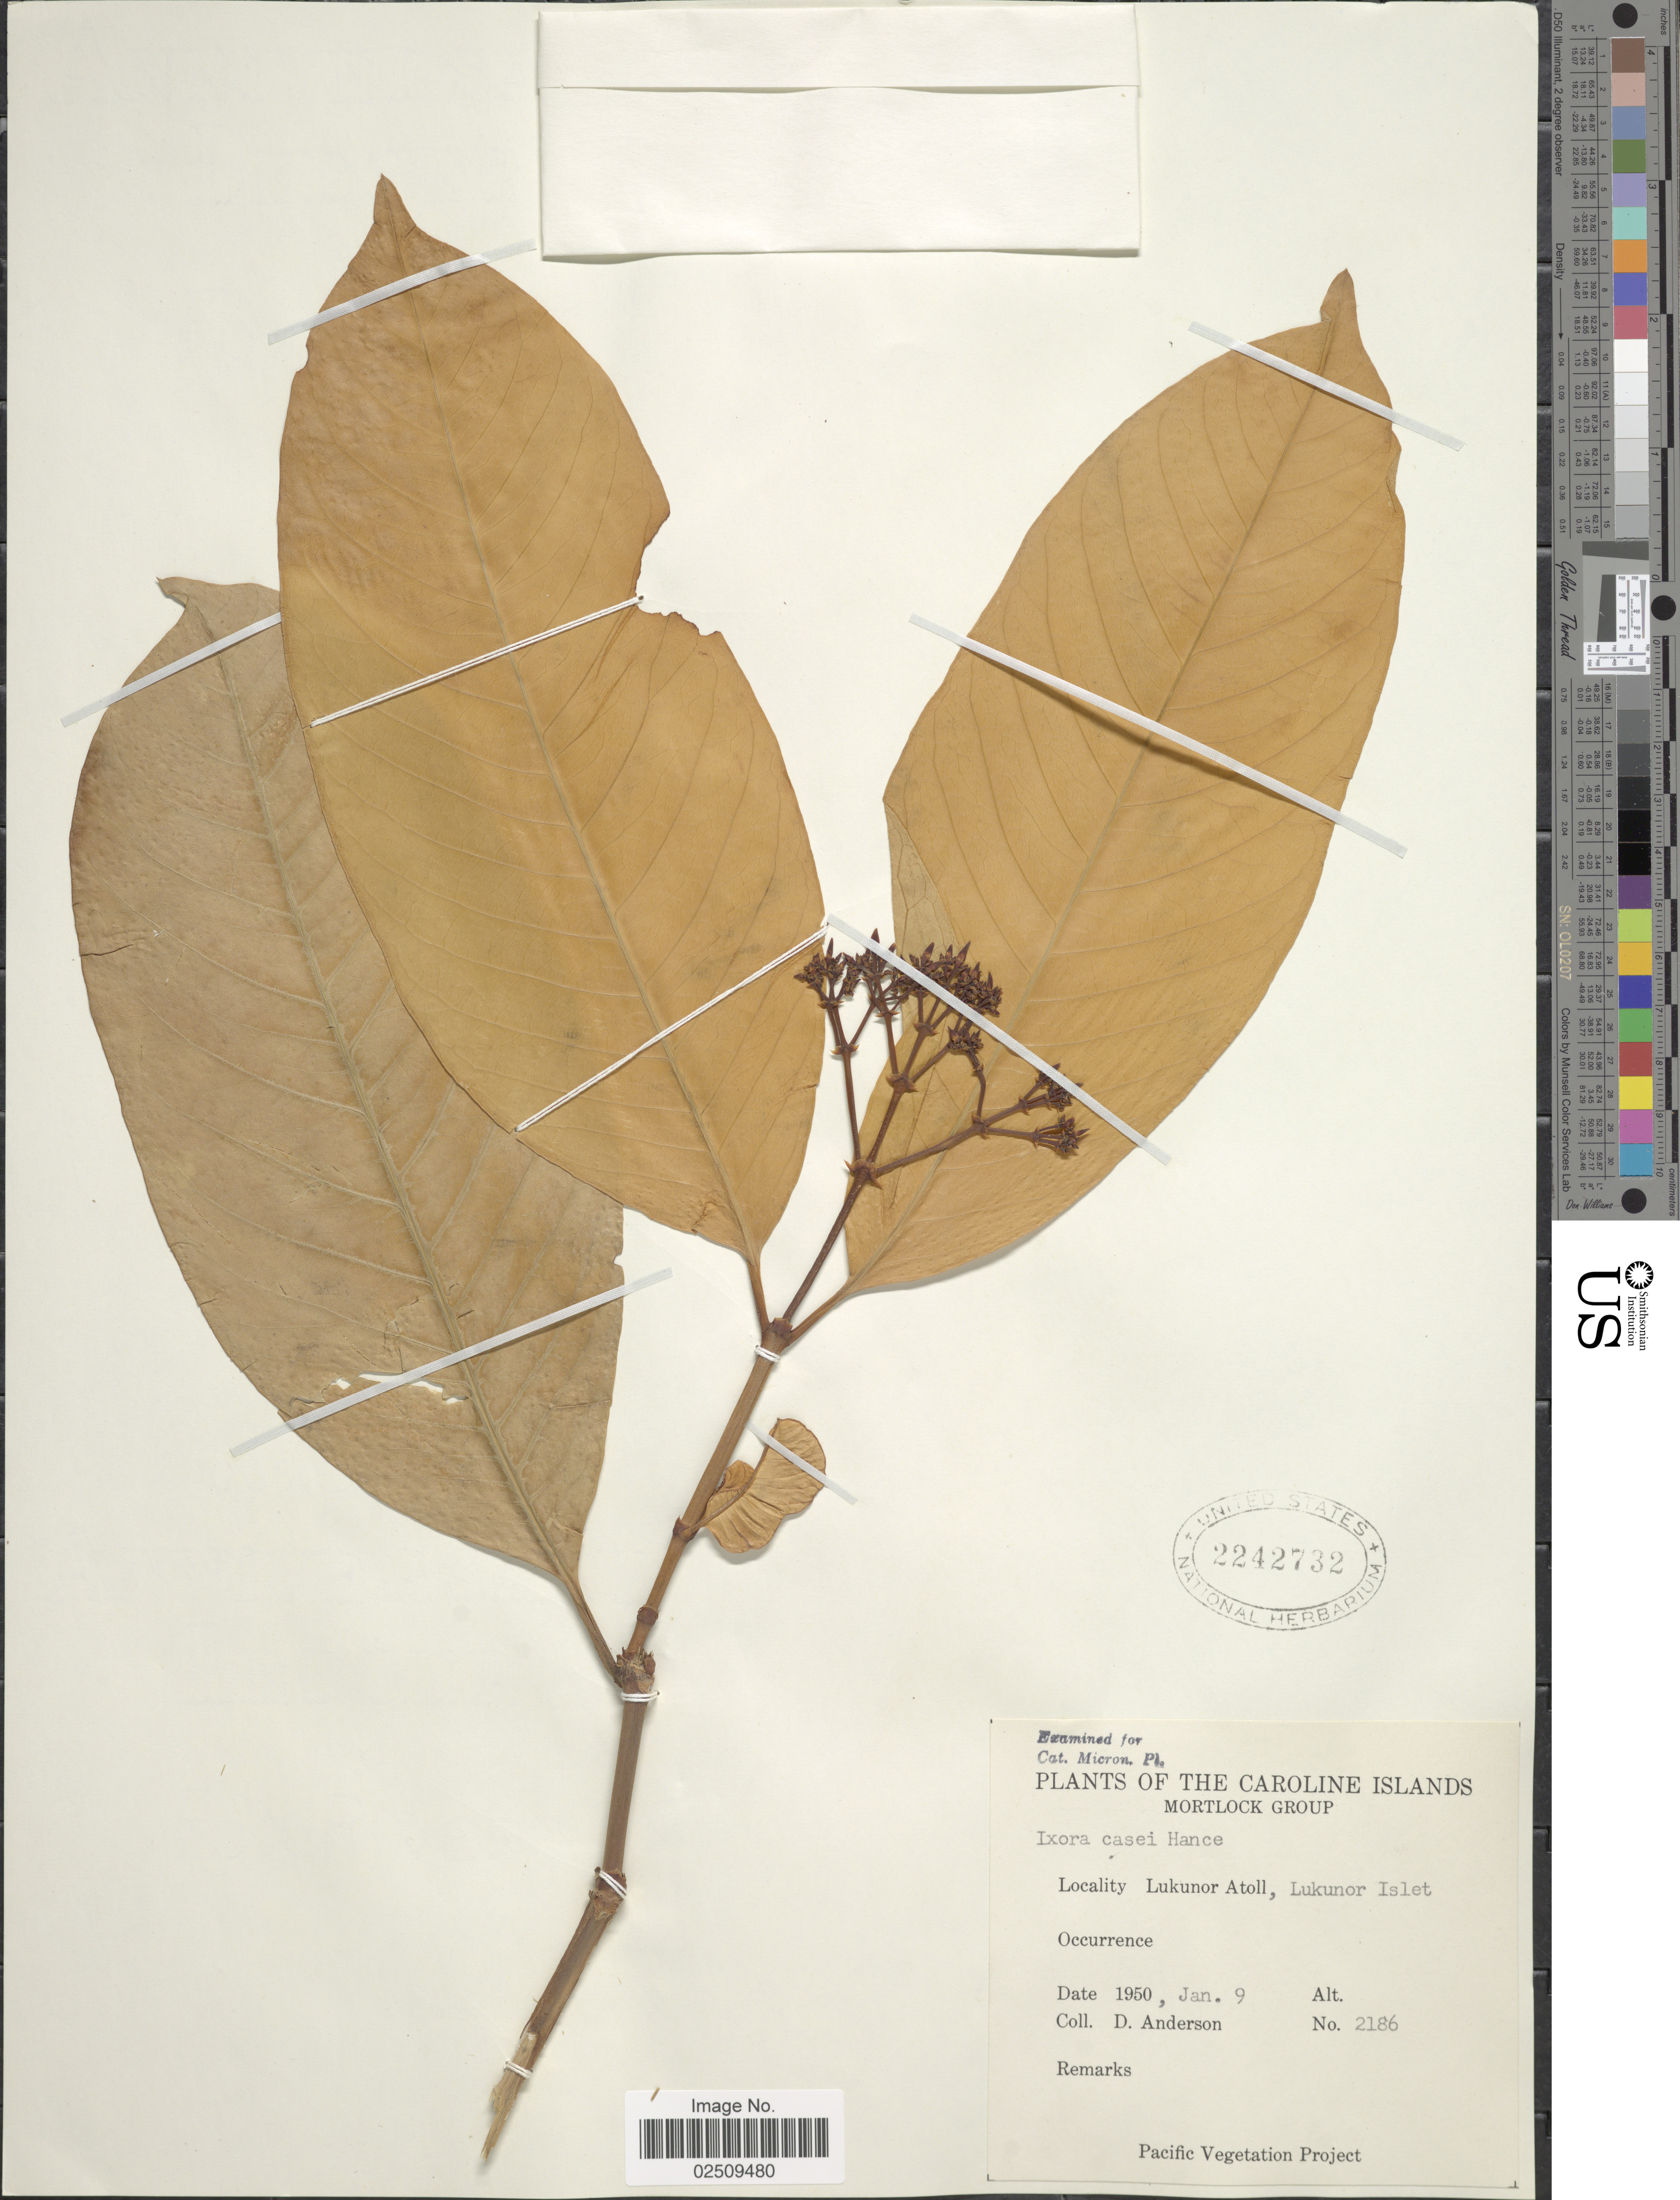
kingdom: Plantae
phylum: Tracheophyta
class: Magnoliopsida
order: Gentianales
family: Rubiaceae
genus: Ixora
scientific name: Ixora casei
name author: Hance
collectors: D. Anderson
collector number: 2186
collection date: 1950-01-09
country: Micronesia, Federated States of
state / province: Truk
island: Lukunor Atoll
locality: Mortlock Group, Lukunor Atoll, Lukunor Islet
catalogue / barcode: US 2242732